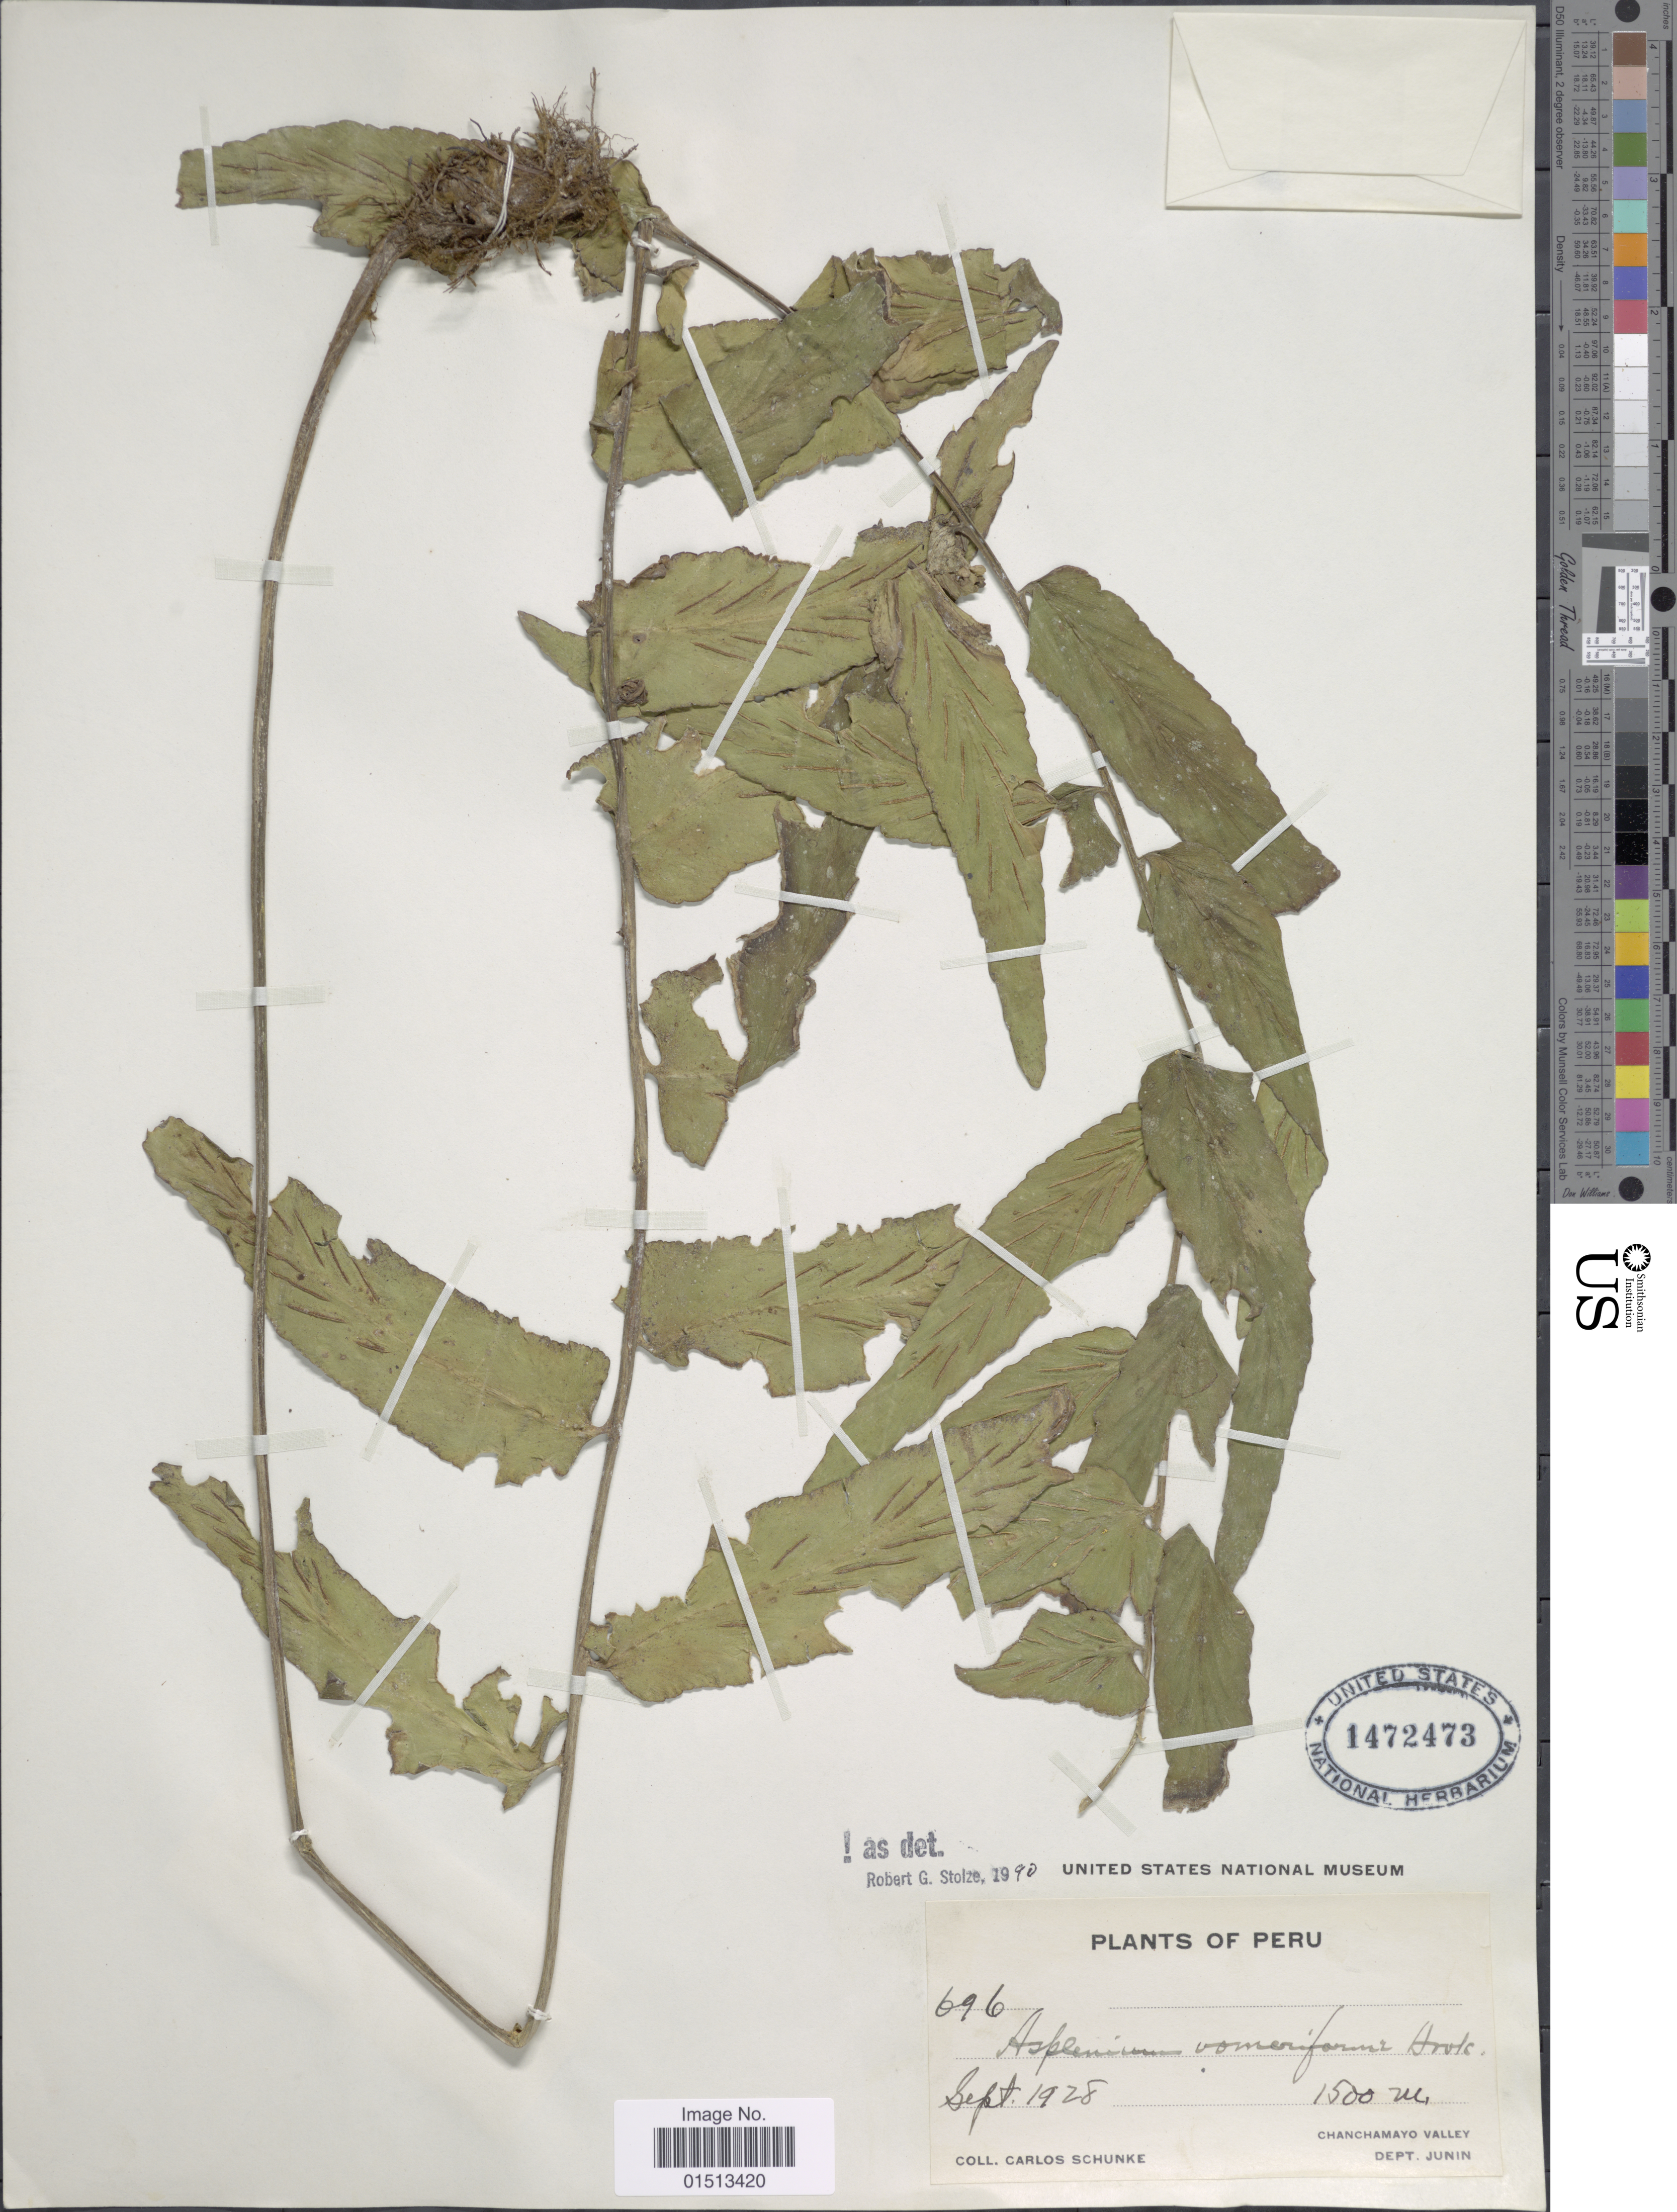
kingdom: Plantae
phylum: Tracheophyta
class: Polypodiopsida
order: Polypodiales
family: Aspleniaceae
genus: Asplenium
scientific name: Asplenium vomeriforme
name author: Hook.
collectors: C. Schunke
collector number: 696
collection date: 1928-09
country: Peru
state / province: Junín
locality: Chanchamayo Valley.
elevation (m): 1500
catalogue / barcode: US 1472473